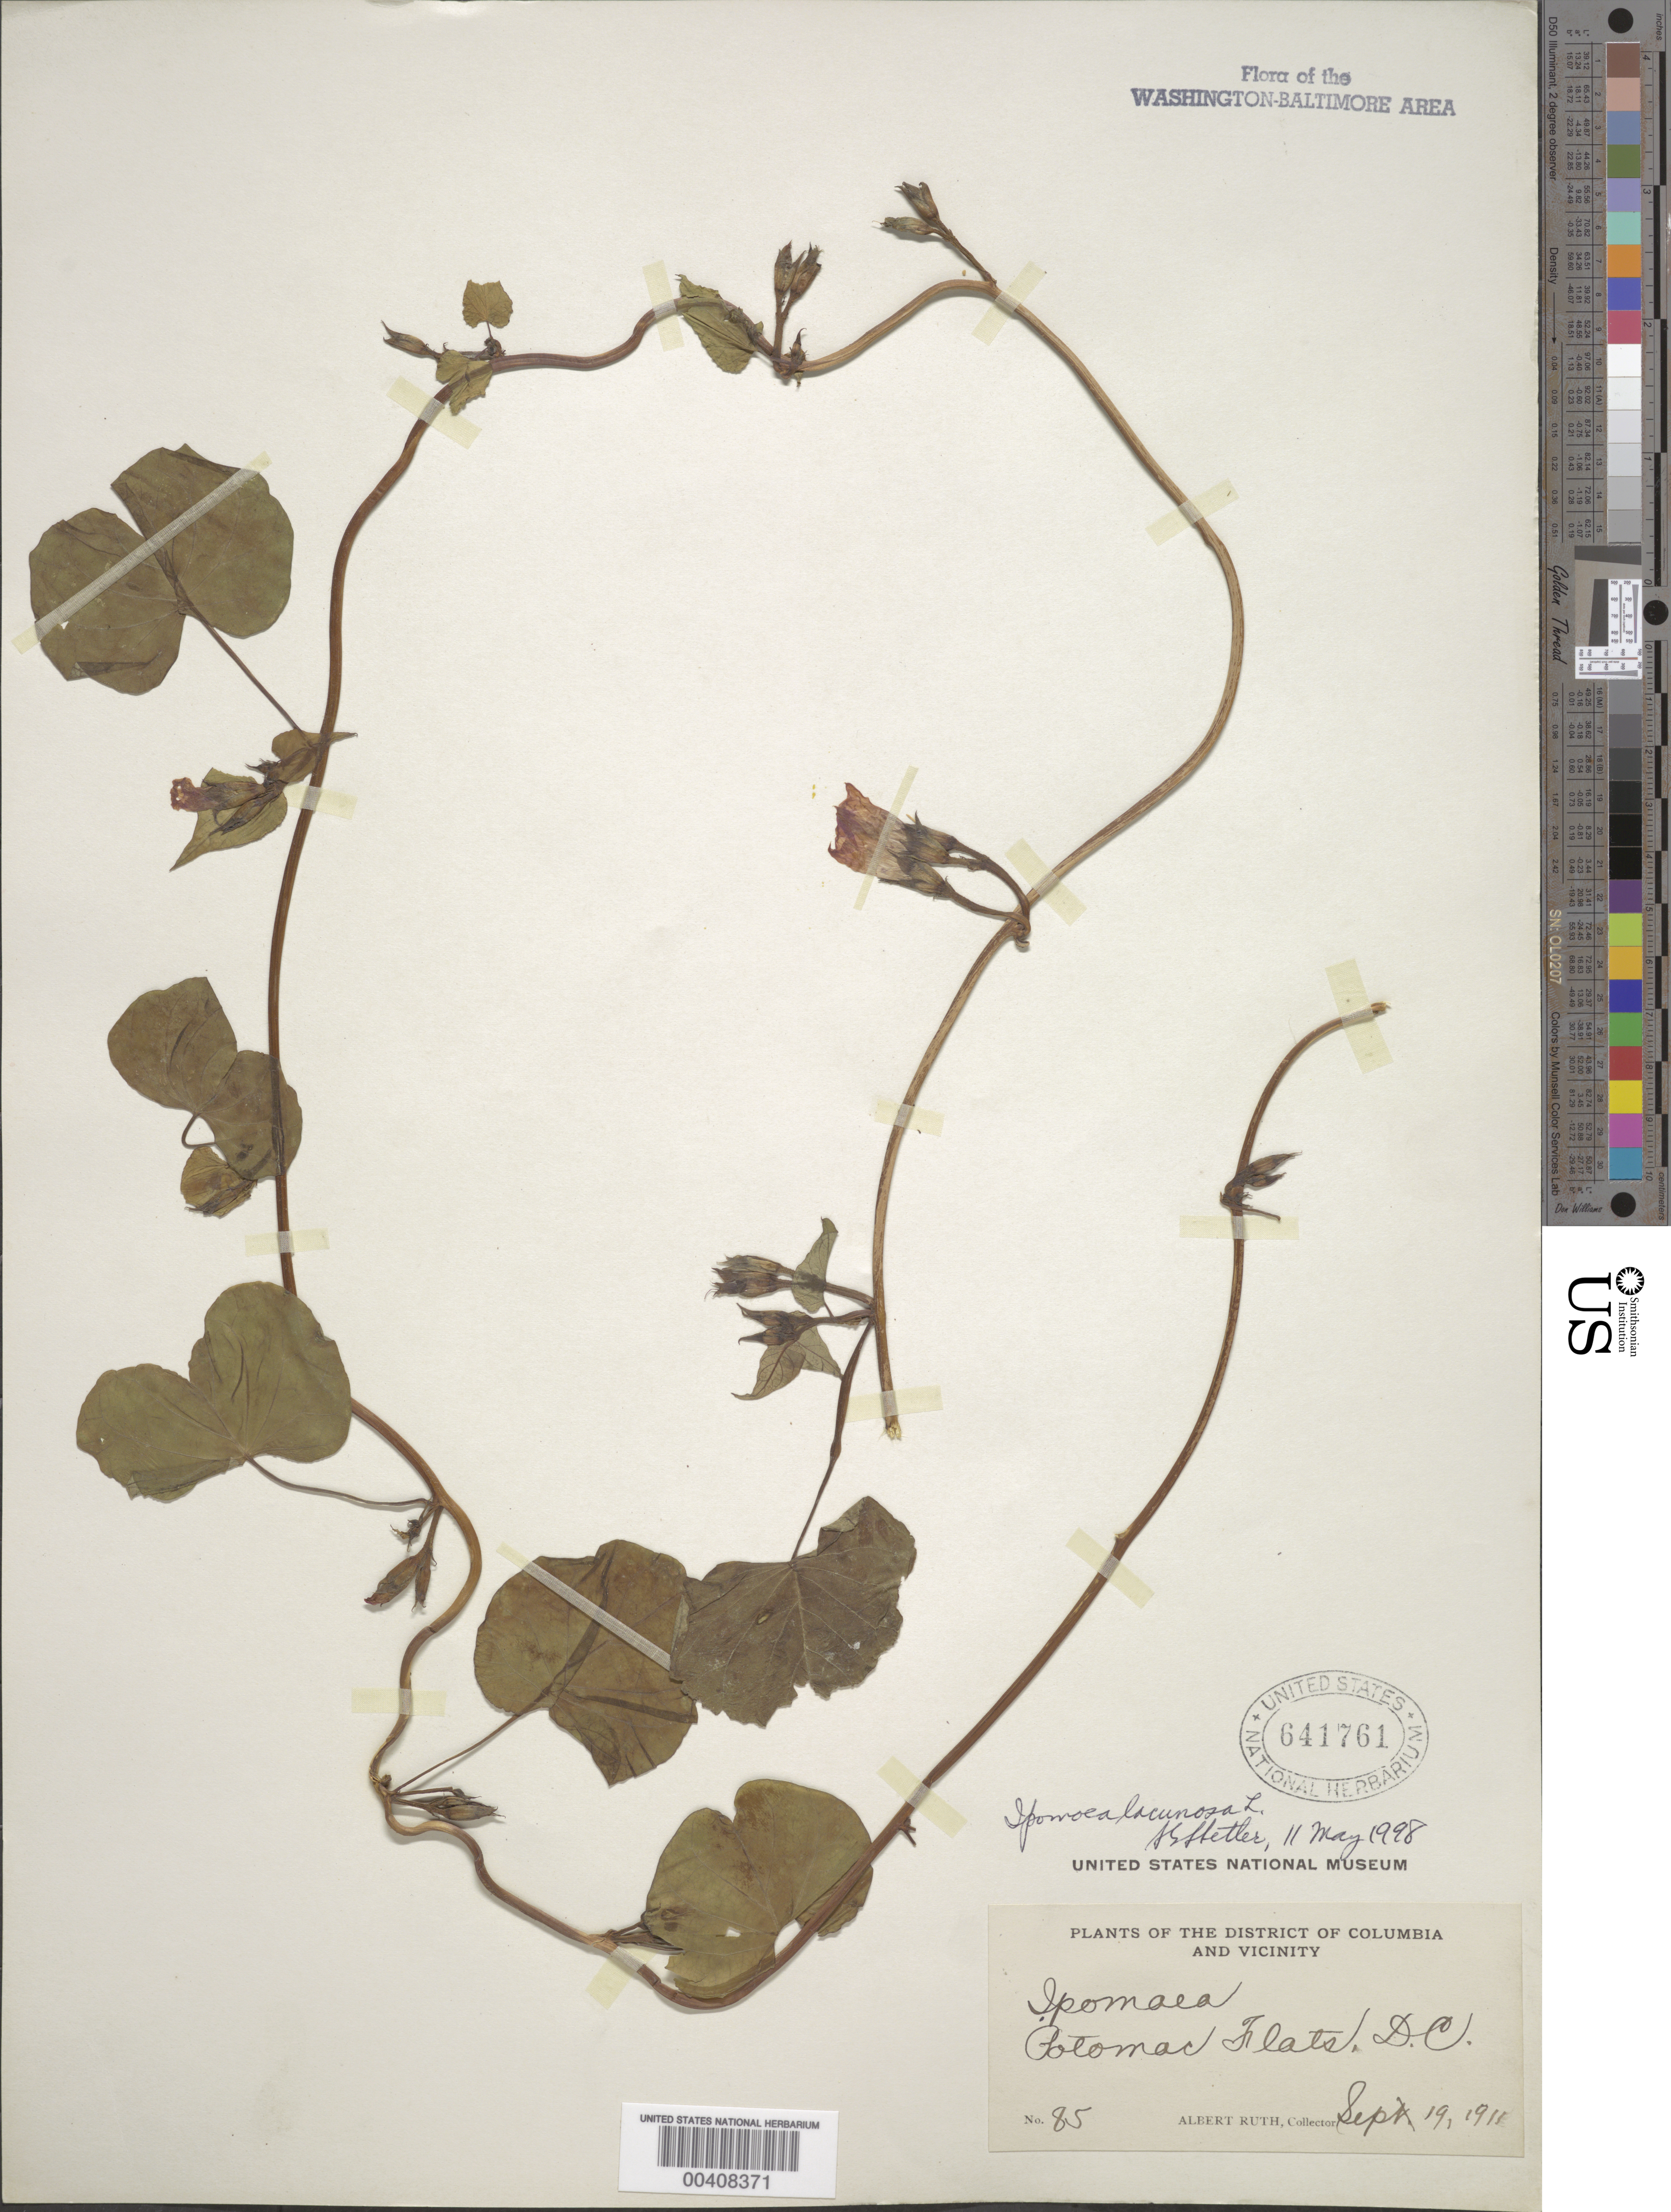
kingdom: Plantae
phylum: Tracheophyta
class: Magnoliopsida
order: Solanales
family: Convolvulaceae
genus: Ipomoea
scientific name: Ipomoea lacunosa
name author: L.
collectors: A. Ruth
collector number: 85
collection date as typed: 19 Sep 1911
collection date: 1911-09-19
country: United States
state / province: District of Columbia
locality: Potomac flats C. & O. Canal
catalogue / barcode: US 641761